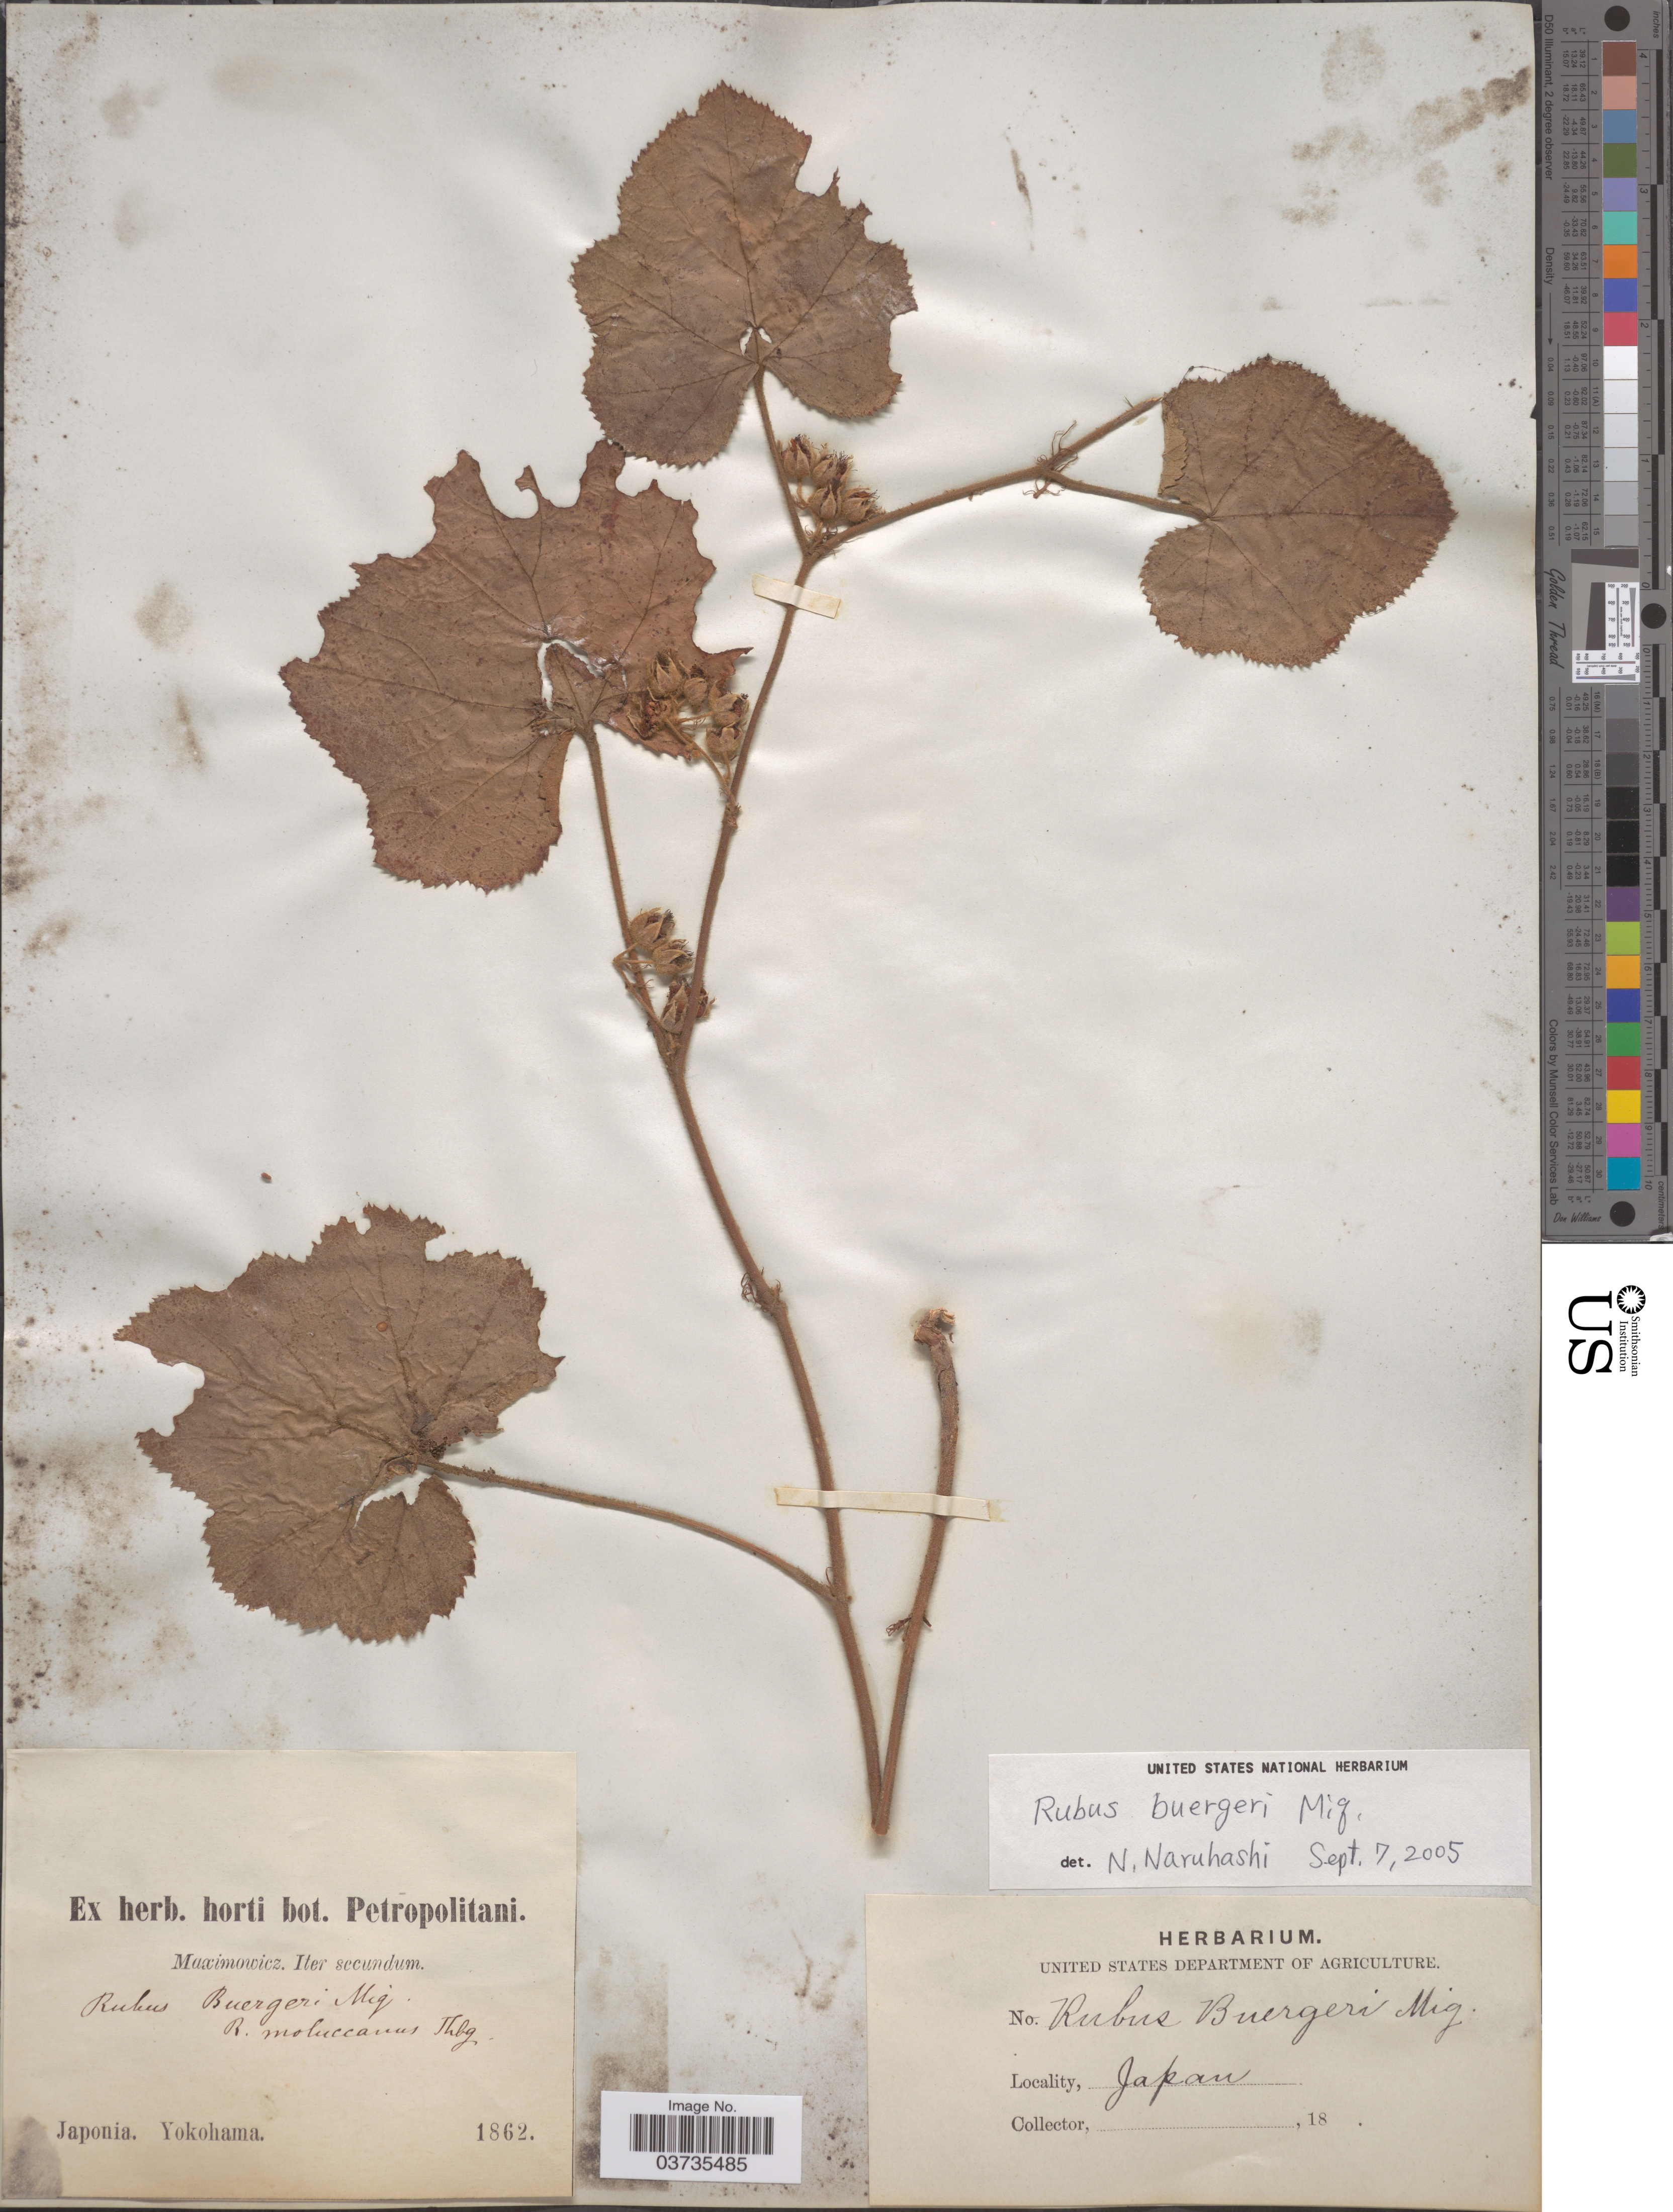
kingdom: Plantae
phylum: Tracheophyta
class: Magnoliopsida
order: Rosales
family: Rosaceae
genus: Rubus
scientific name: Rubus buergeri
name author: Miq.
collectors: Maximowicz, --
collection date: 1862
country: Japan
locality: Yokohama.